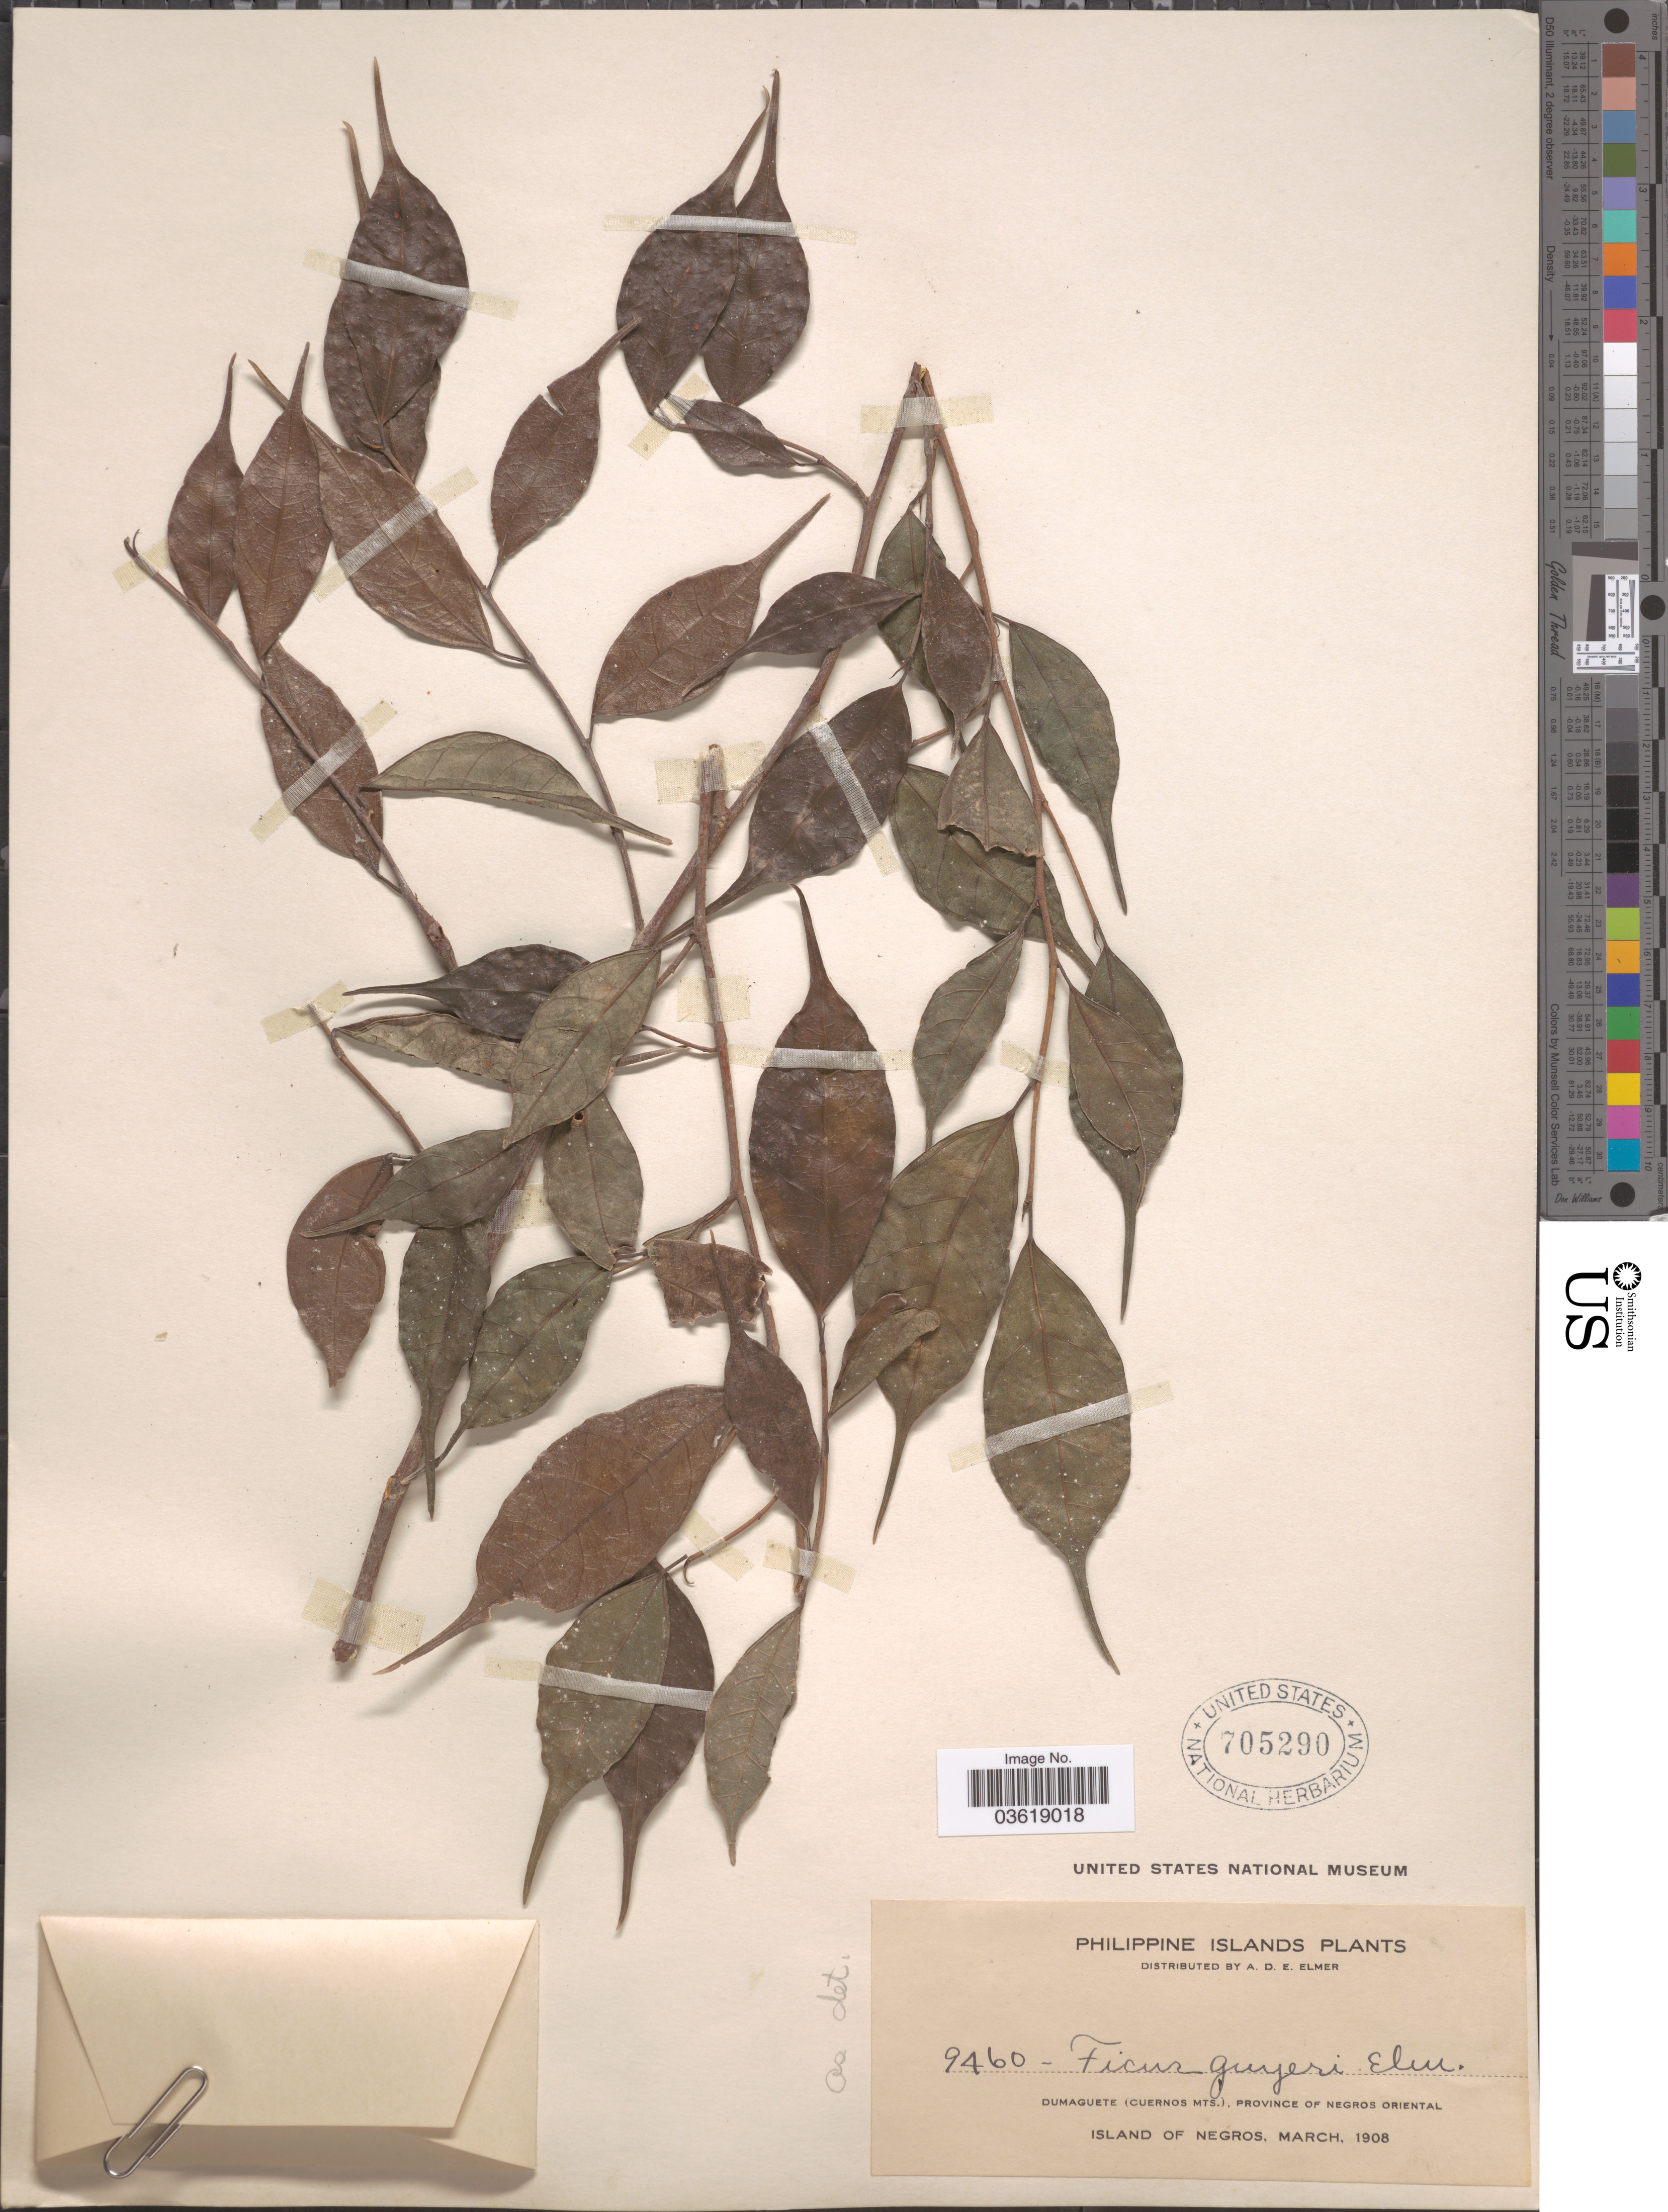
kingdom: Plantae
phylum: Tracheophyta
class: Magnoliopsida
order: Rosales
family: Moraceae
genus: Ficus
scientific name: Ficus guyeri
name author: Elmer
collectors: A. D. E. Elmer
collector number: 9460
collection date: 1908-03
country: Philippines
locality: Philippine Islands. Dumaguete (Cuernos Mts.), Province of Negros Oriental. Island of Negros.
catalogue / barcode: US 705290